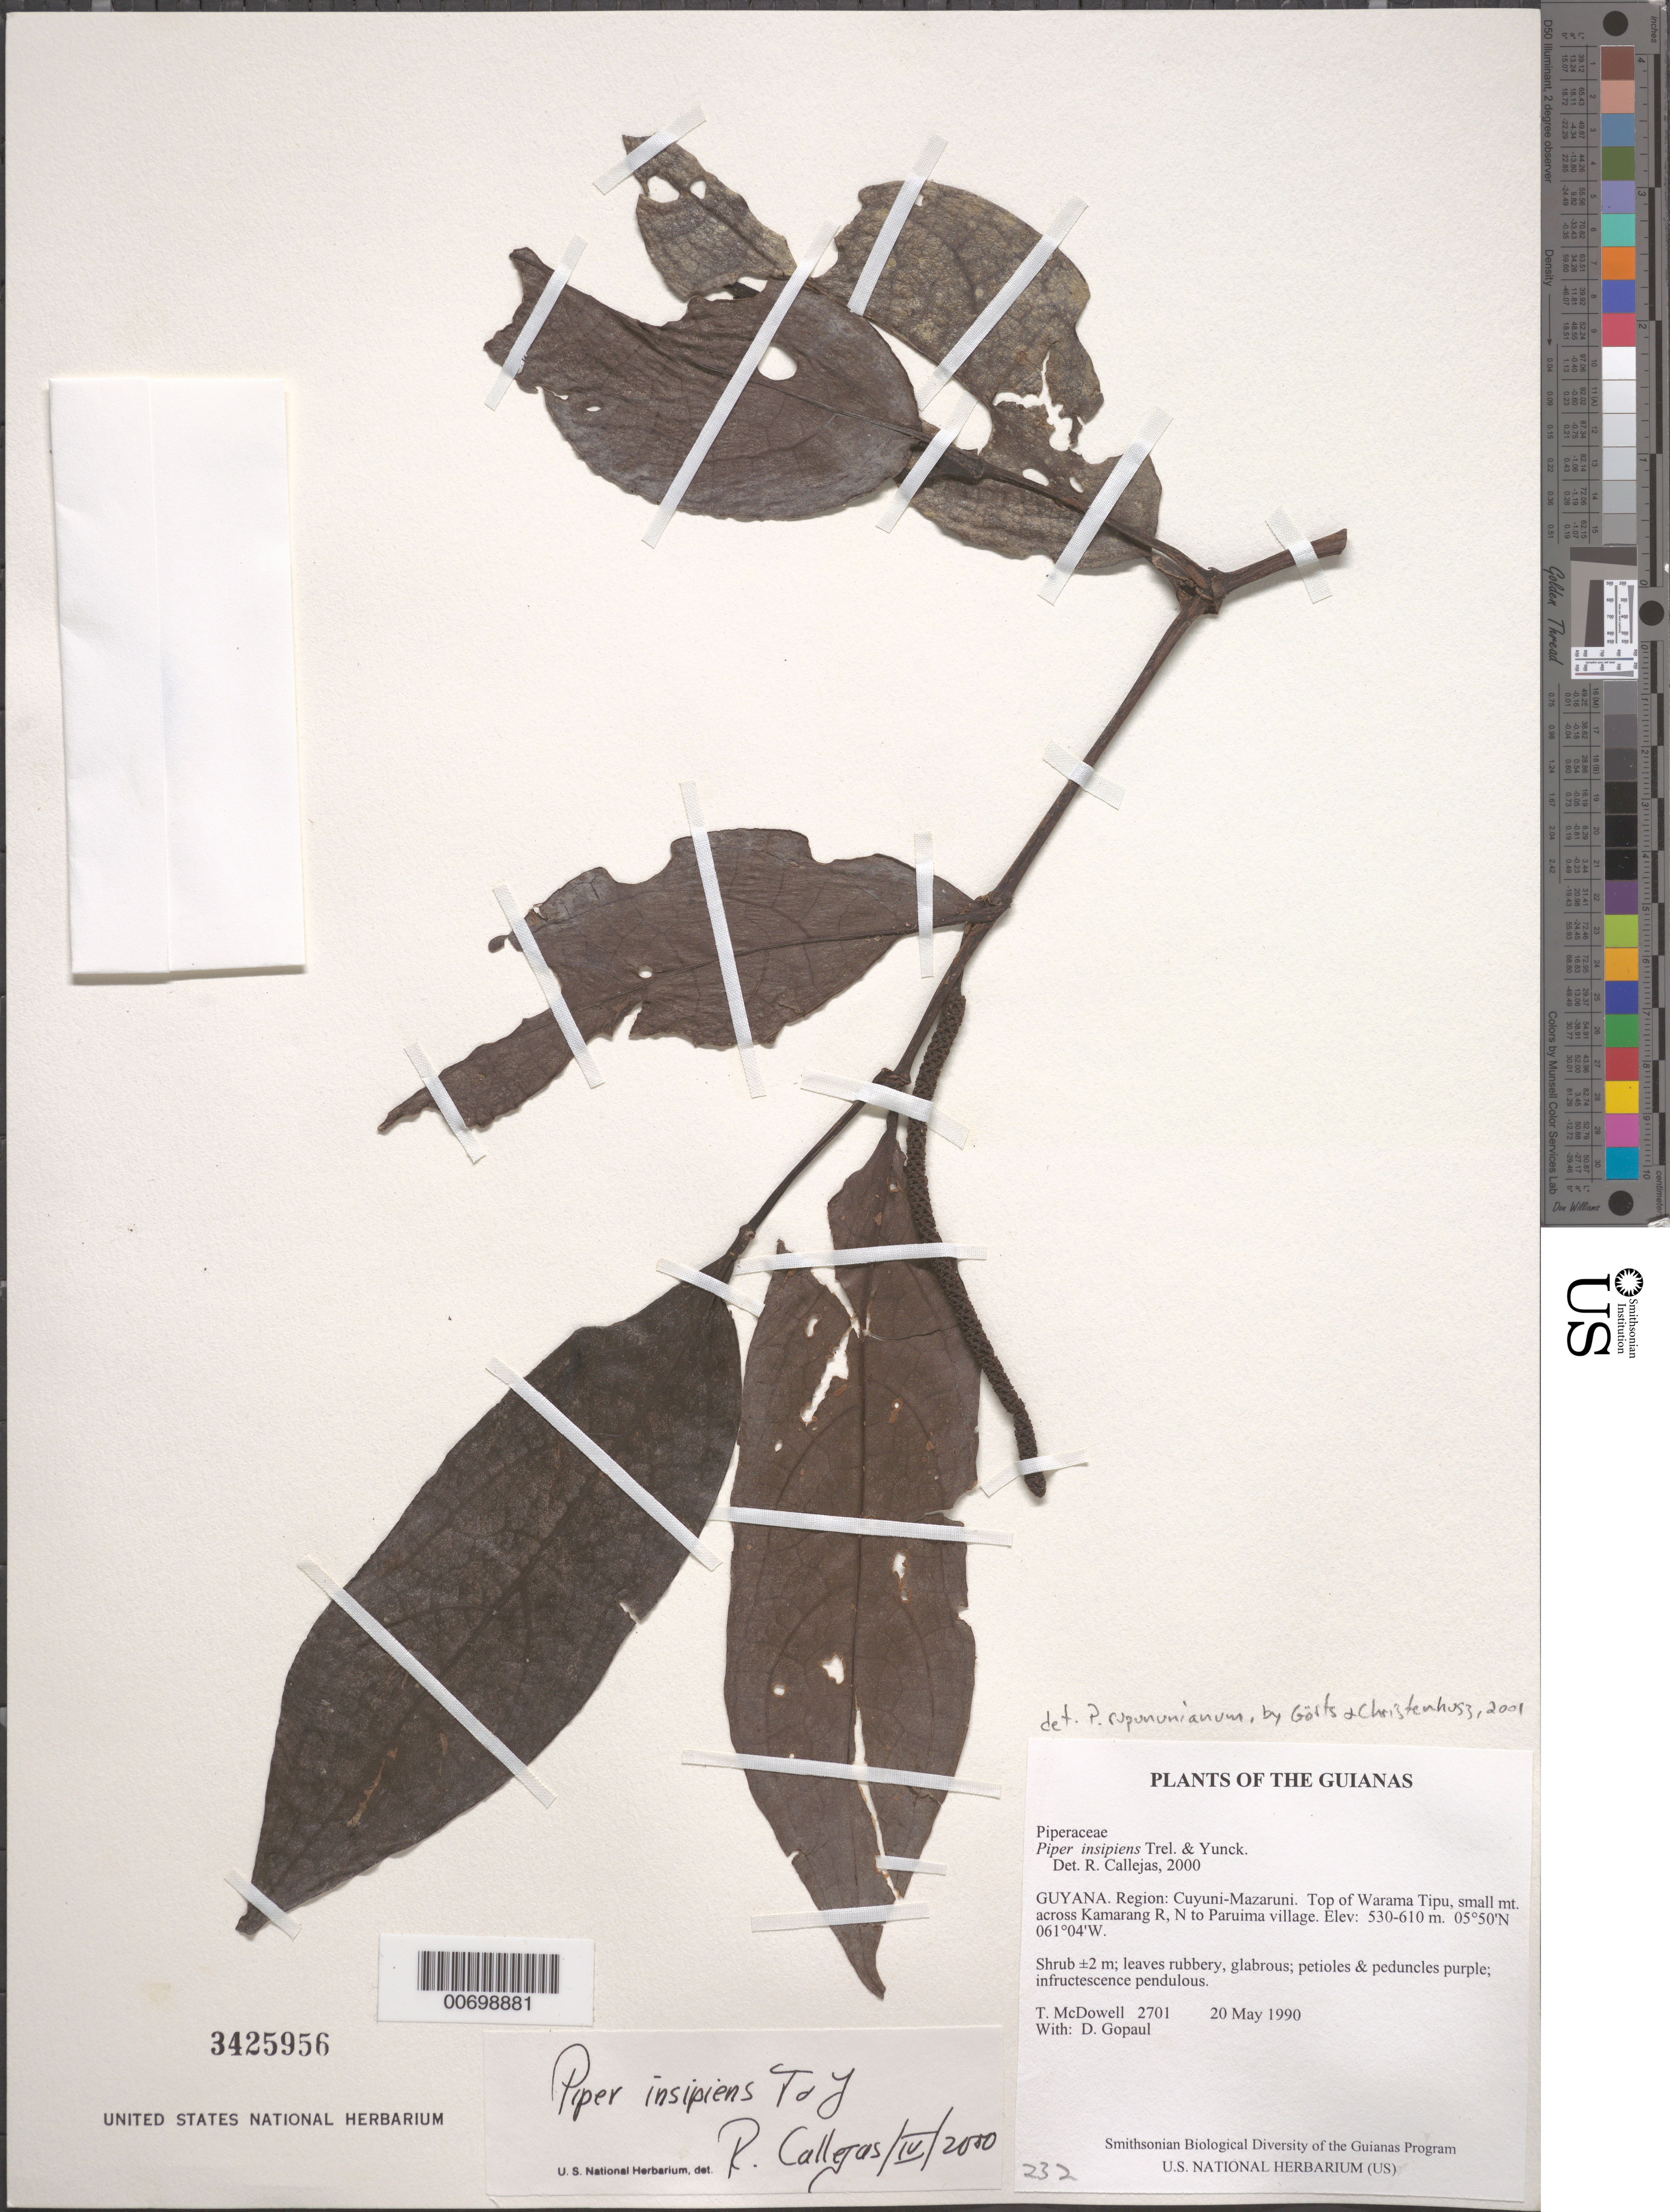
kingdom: Plantae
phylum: Tracheophyta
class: Magnoliopsida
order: Piperales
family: Piperaceae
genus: Piper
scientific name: Piper insipiens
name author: Trel. & Yunck.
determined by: Callejas, Ricardo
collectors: T. McDowell & D. Gopaul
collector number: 2701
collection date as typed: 20 May 1990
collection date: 1990-05-20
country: Guyana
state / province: Cuyuni-Mazaruni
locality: Top of Warama Tipu, small mt. across Kamarang R, N of Paruima village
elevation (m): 530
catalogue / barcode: US 3425956